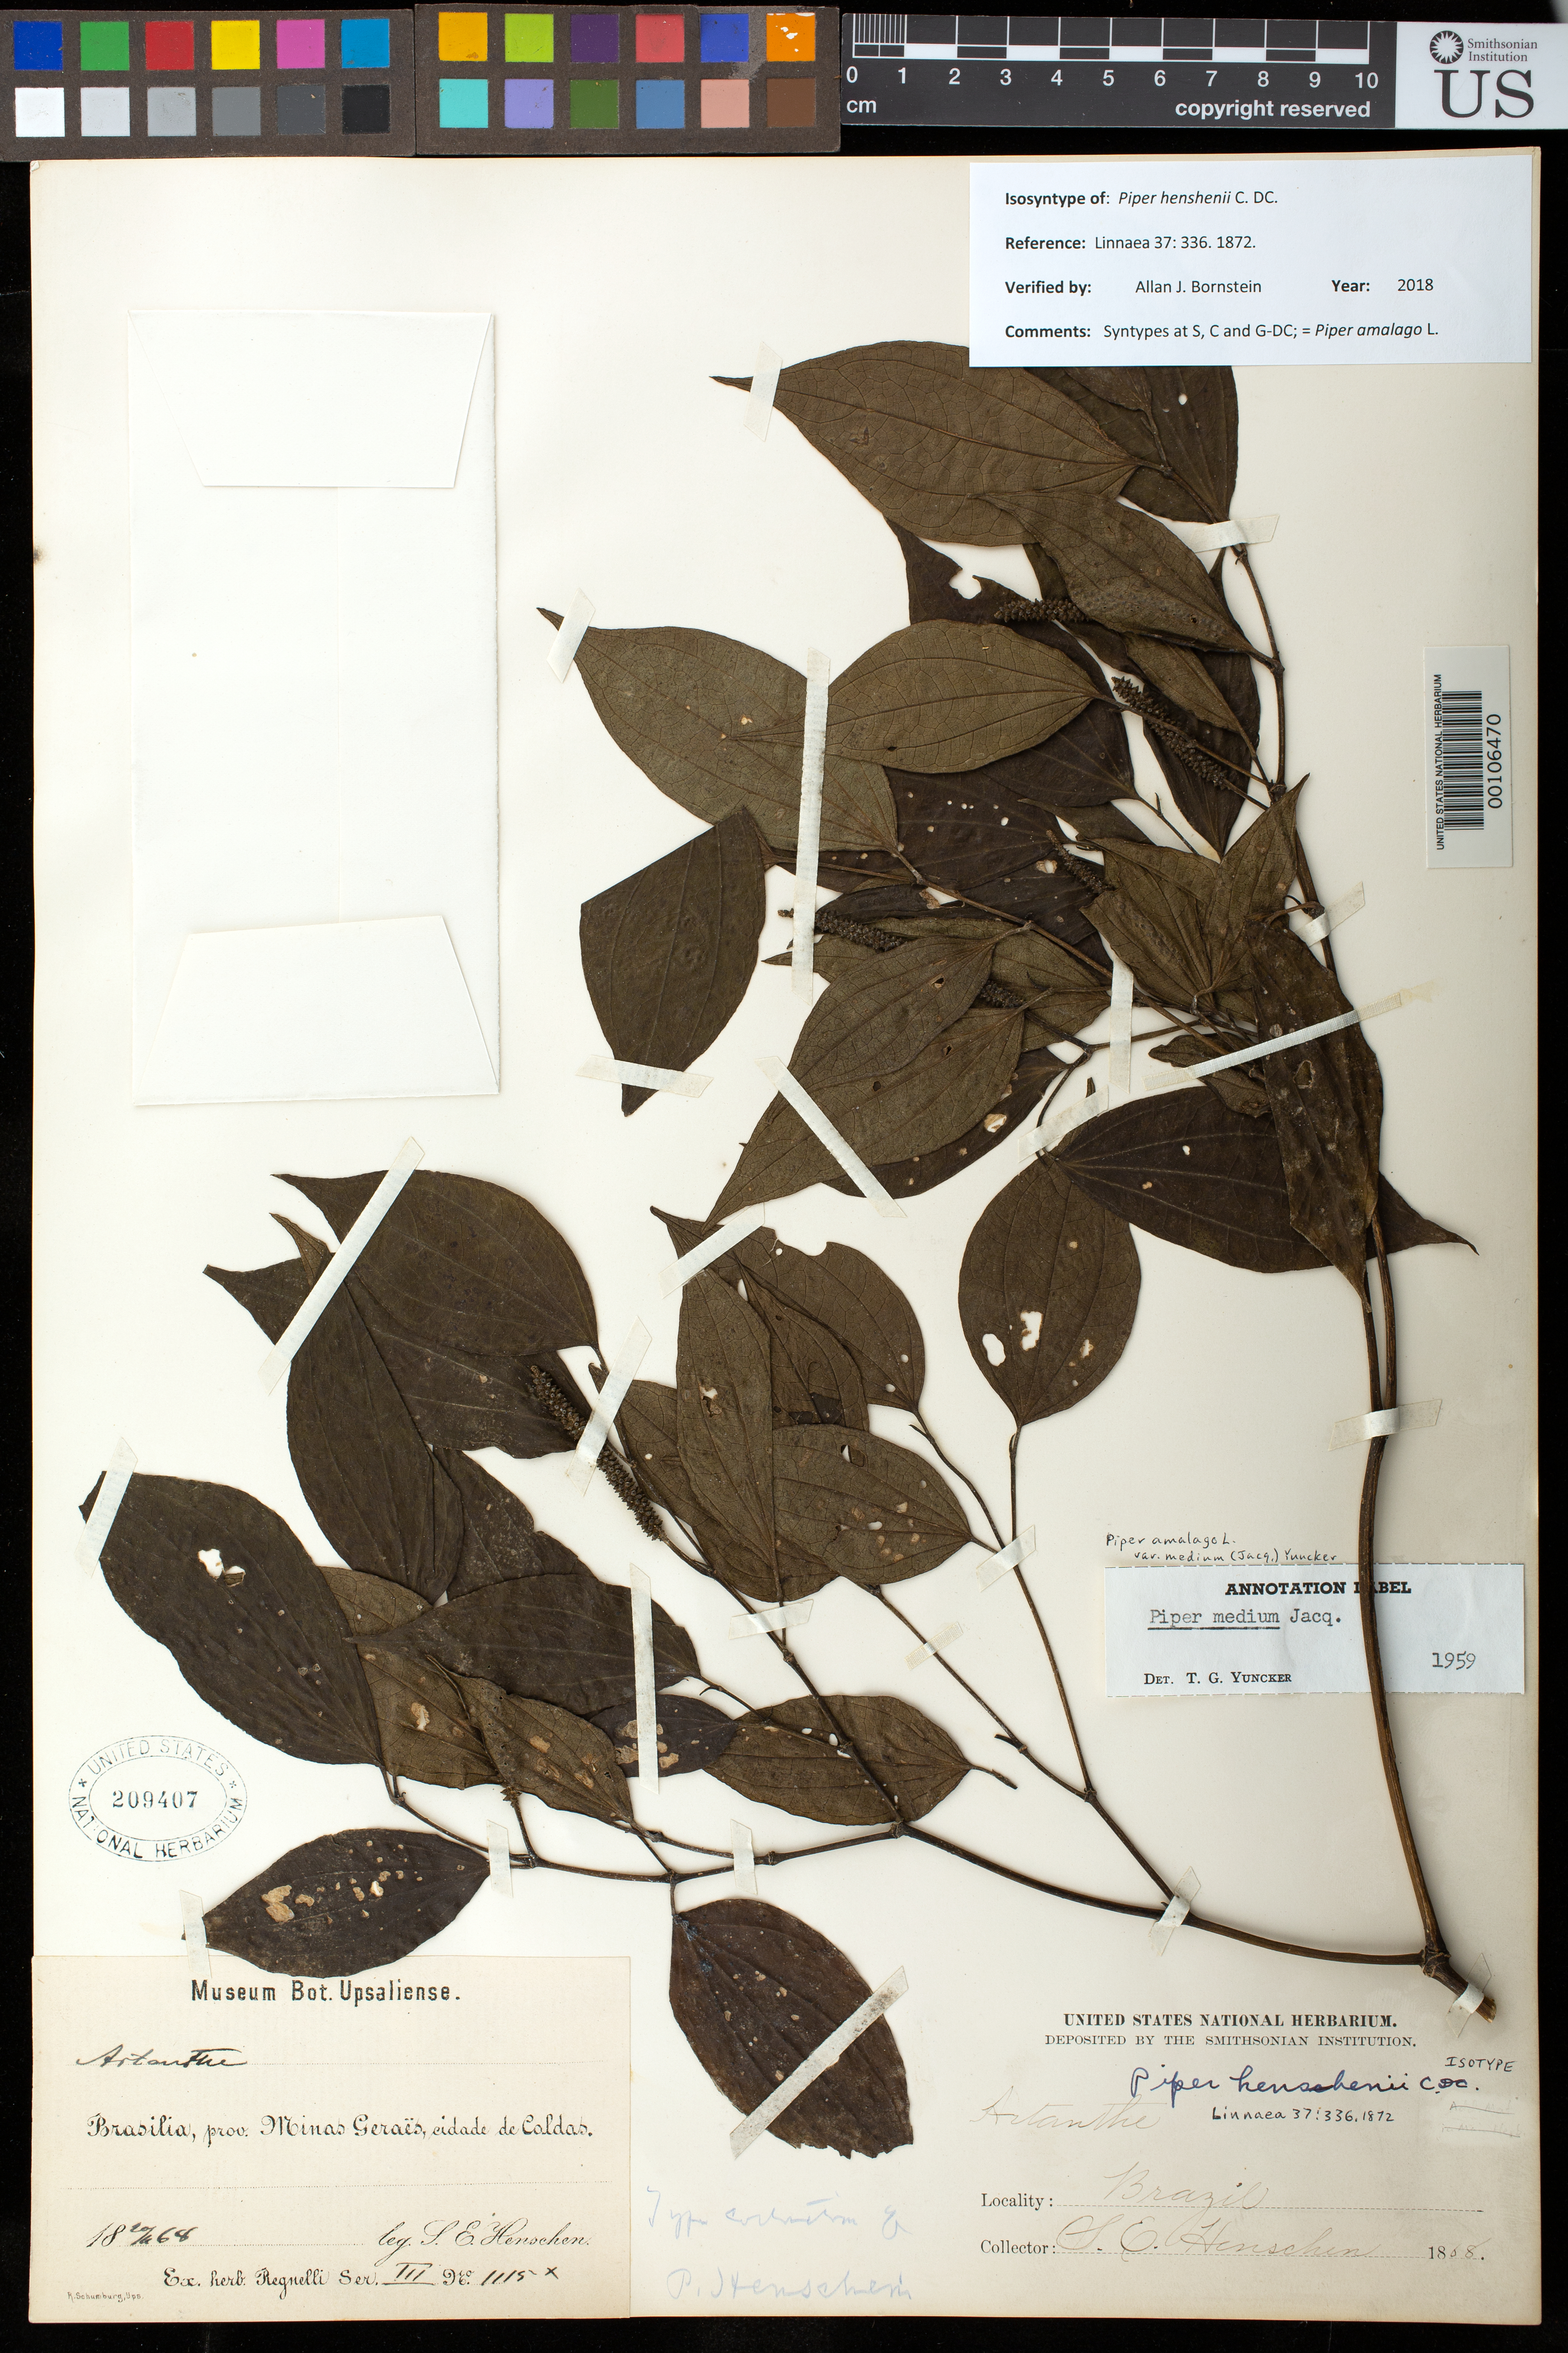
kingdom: Plantae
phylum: Tracheophyta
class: Magnoliopsida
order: Piperales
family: Piperaceae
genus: Piper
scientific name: Piper henshenii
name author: C. DC.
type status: Isosyntype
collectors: S. E. Henschen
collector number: Herb. Regnell III 1115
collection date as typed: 20 Jun 1868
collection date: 1868-06-20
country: Brazil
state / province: Minas Gerais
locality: Prov. Minas Geraes, cidade de Caldas.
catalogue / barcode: US 209407